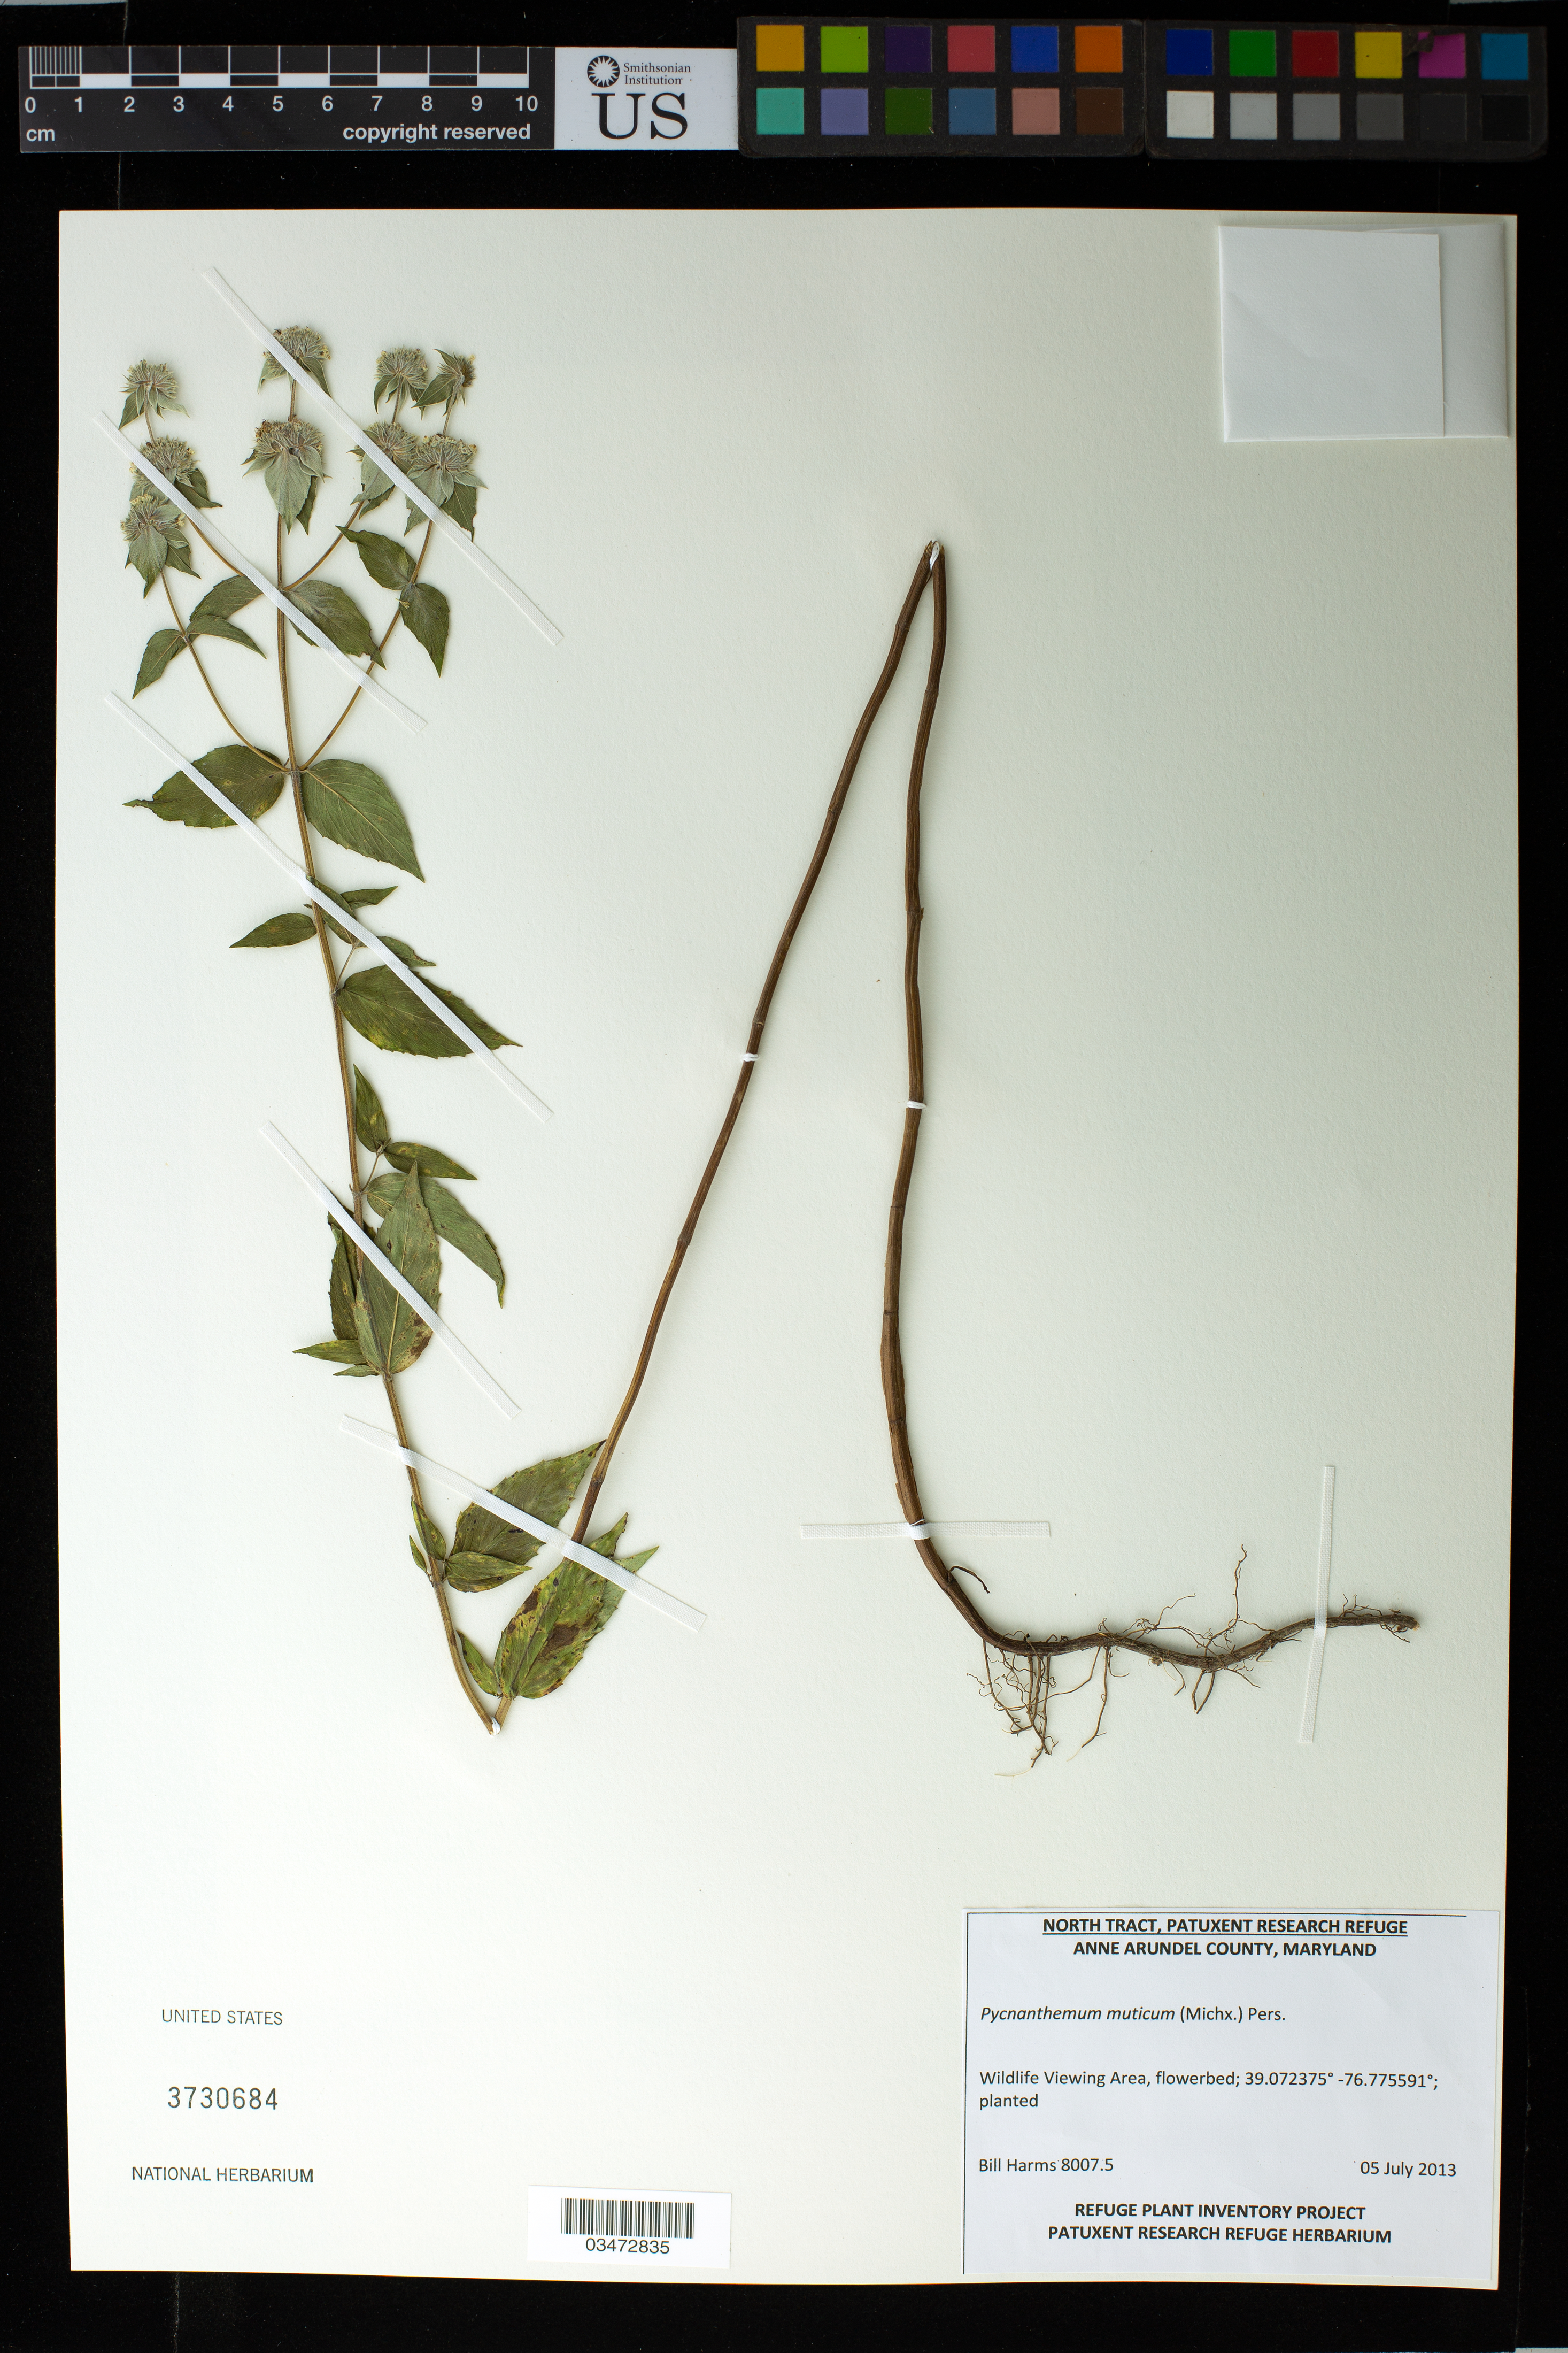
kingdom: Plantae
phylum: Tracheophyta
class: Magnoliopsida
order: Lamiales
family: Lamiaceae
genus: Pycnanthemum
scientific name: Pycnanthemum muticum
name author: (Michx.) Pers.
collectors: B. Harms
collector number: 8007.5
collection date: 2013-07-05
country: United States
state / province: Maryland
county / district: Anne Arundel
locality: Wildlife Viewing Area, flowerbed; planted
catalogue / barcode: US 3730684